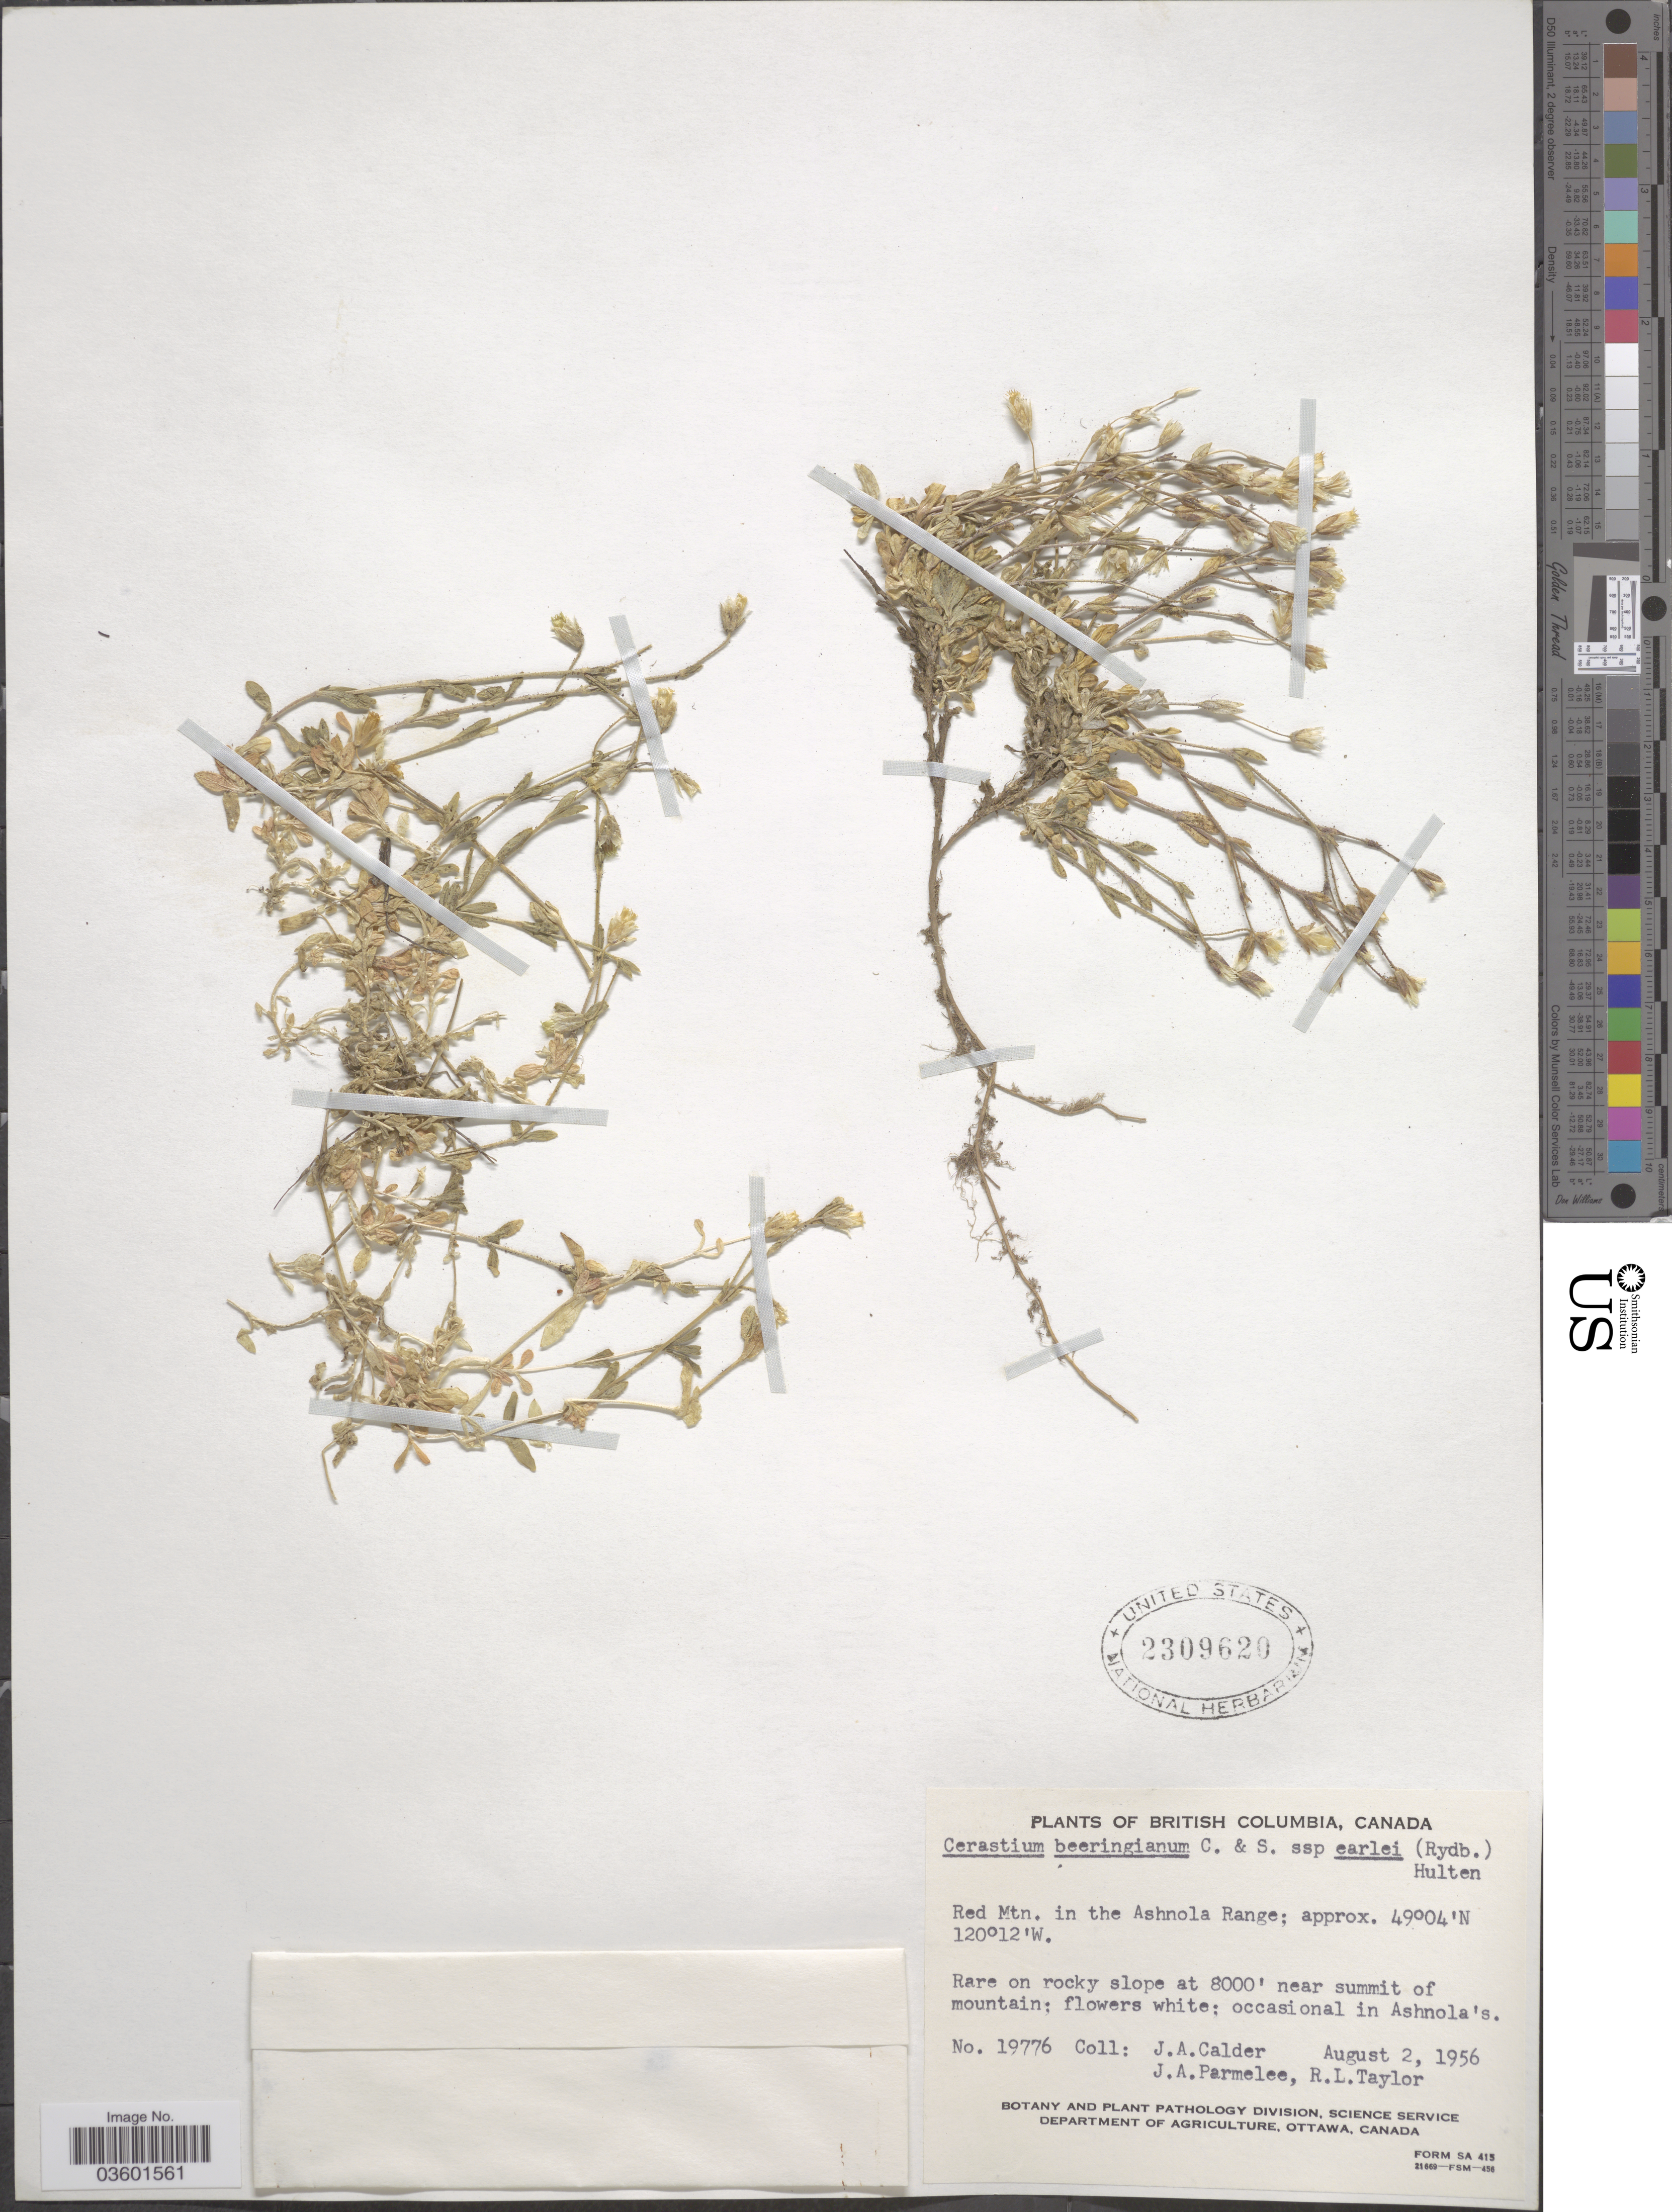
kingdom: Plantae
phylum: Tracheophyta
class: Magnoliopsida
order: Caryophyllales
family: Caryophyllaceae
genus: Cerastium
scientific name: Cerastium beeringianum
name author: Cham. & Schltdl.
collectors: J. A. Calder, J. A. Parmelee & R. Taylor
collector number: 19776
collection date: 1956-08-02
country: Canada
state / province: British Columbia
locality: Red Mtn. in the Ashnola Range.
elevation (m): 2438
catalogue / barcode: US 2309620